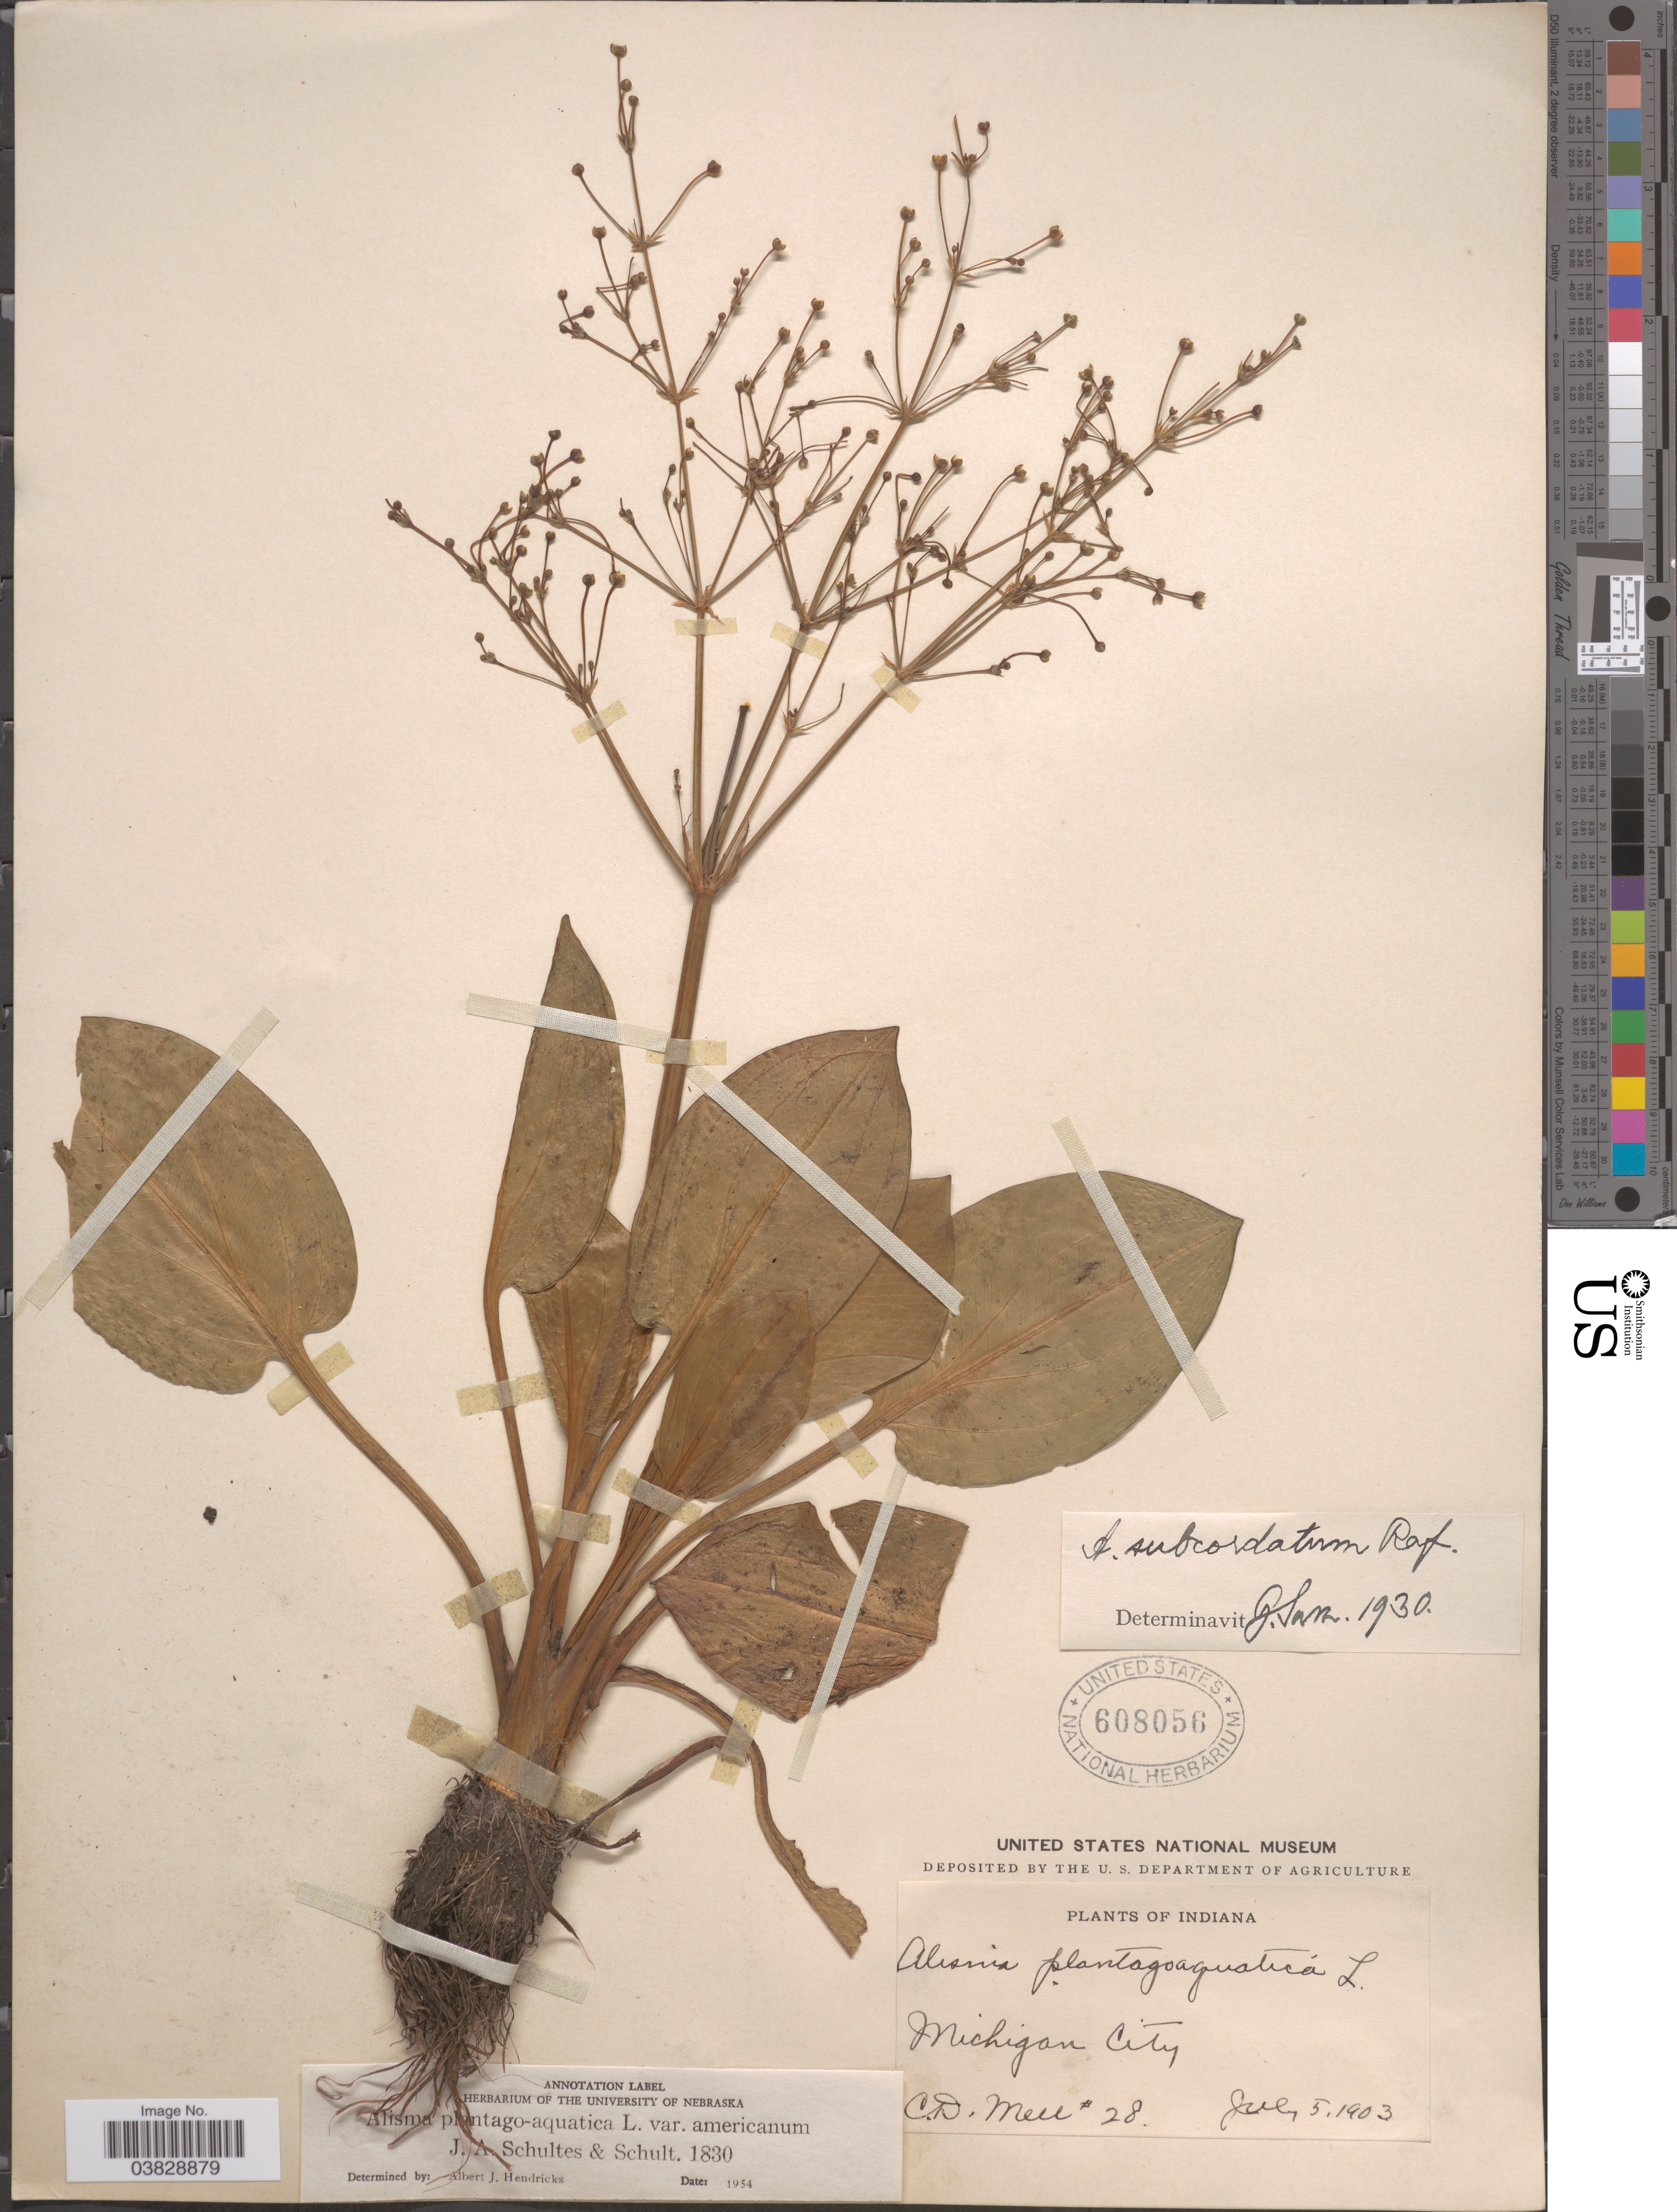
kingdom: Plantae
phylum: Tracheophyta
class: Liliopsida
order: Alismatales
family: Alismataceae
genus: Alisma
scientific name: Alisma plantago-aquatica var. americanum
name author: L.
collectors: C. D. Mell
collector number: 28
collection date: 1903-07-05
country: United States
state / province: Indiana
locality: Michigan City.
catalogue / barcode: US 608056